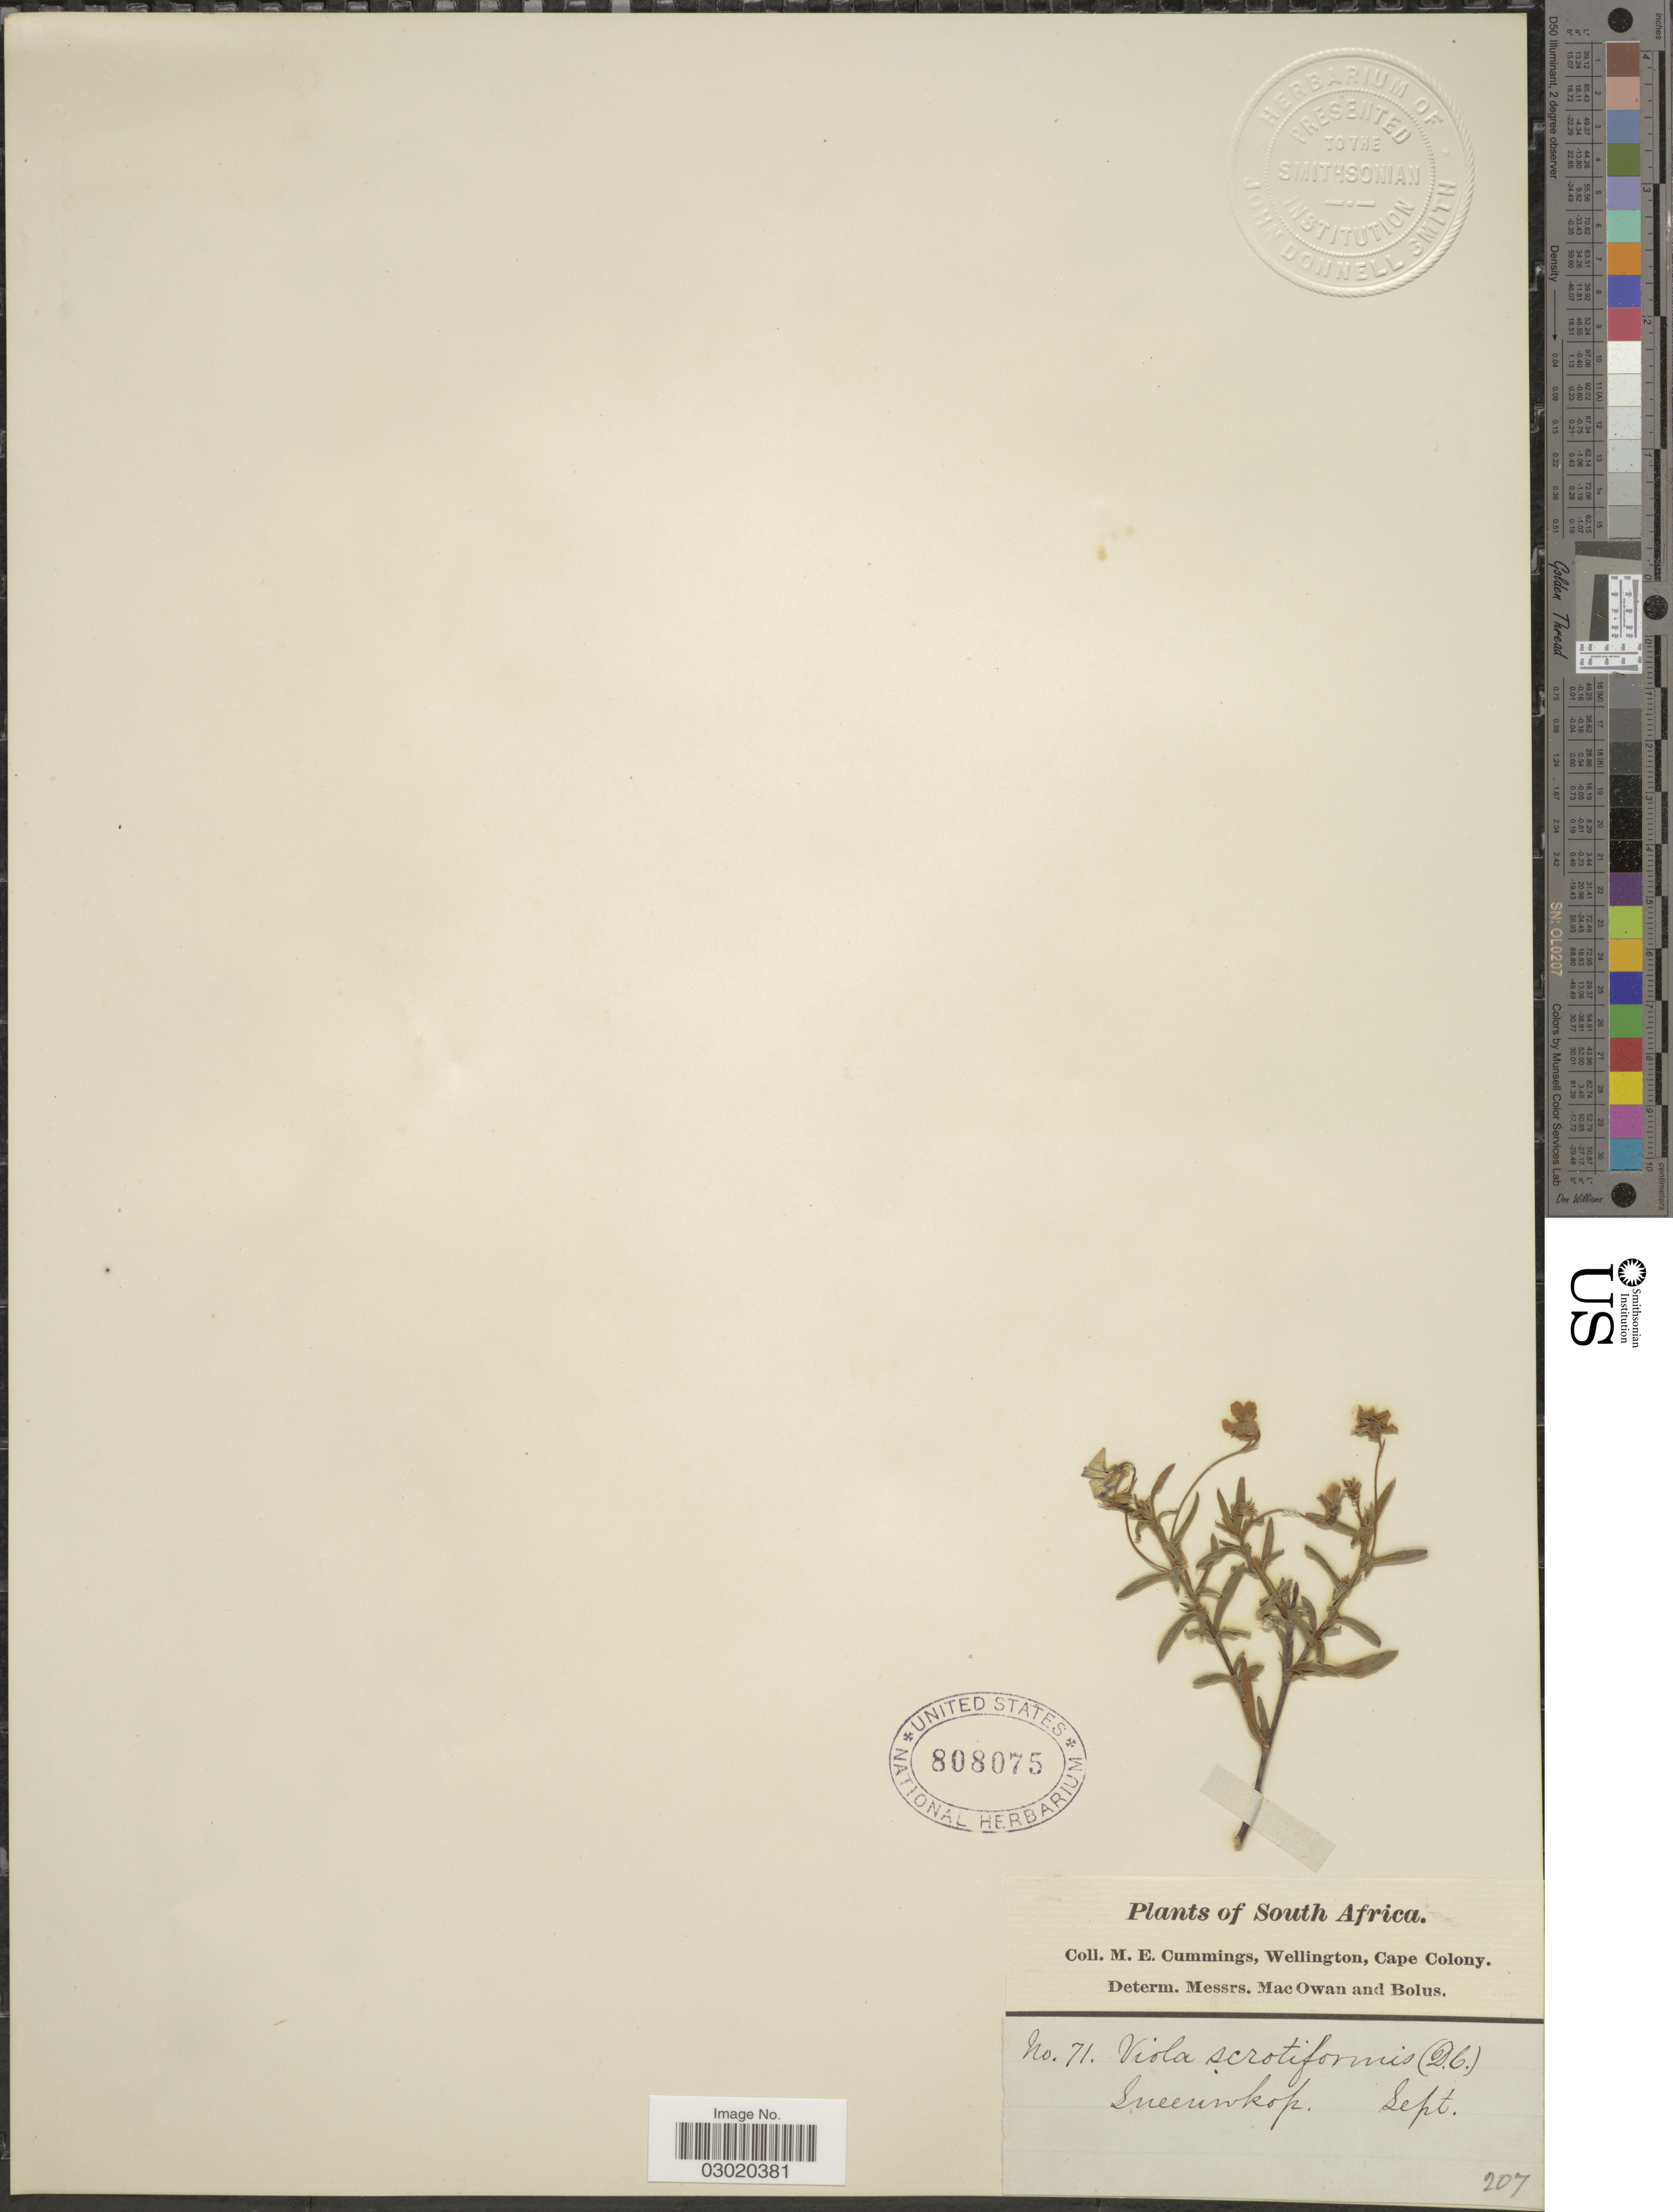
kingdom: Plantae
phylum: Tracheophyta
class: Magnoliopsida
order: Malpighiales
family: Violaceae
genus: Viola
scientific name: Viola scrotiformis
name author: DC.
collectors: M. E. Cummings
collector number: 71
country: South Africa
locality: Sneeuwkop.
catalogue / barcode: US 808075